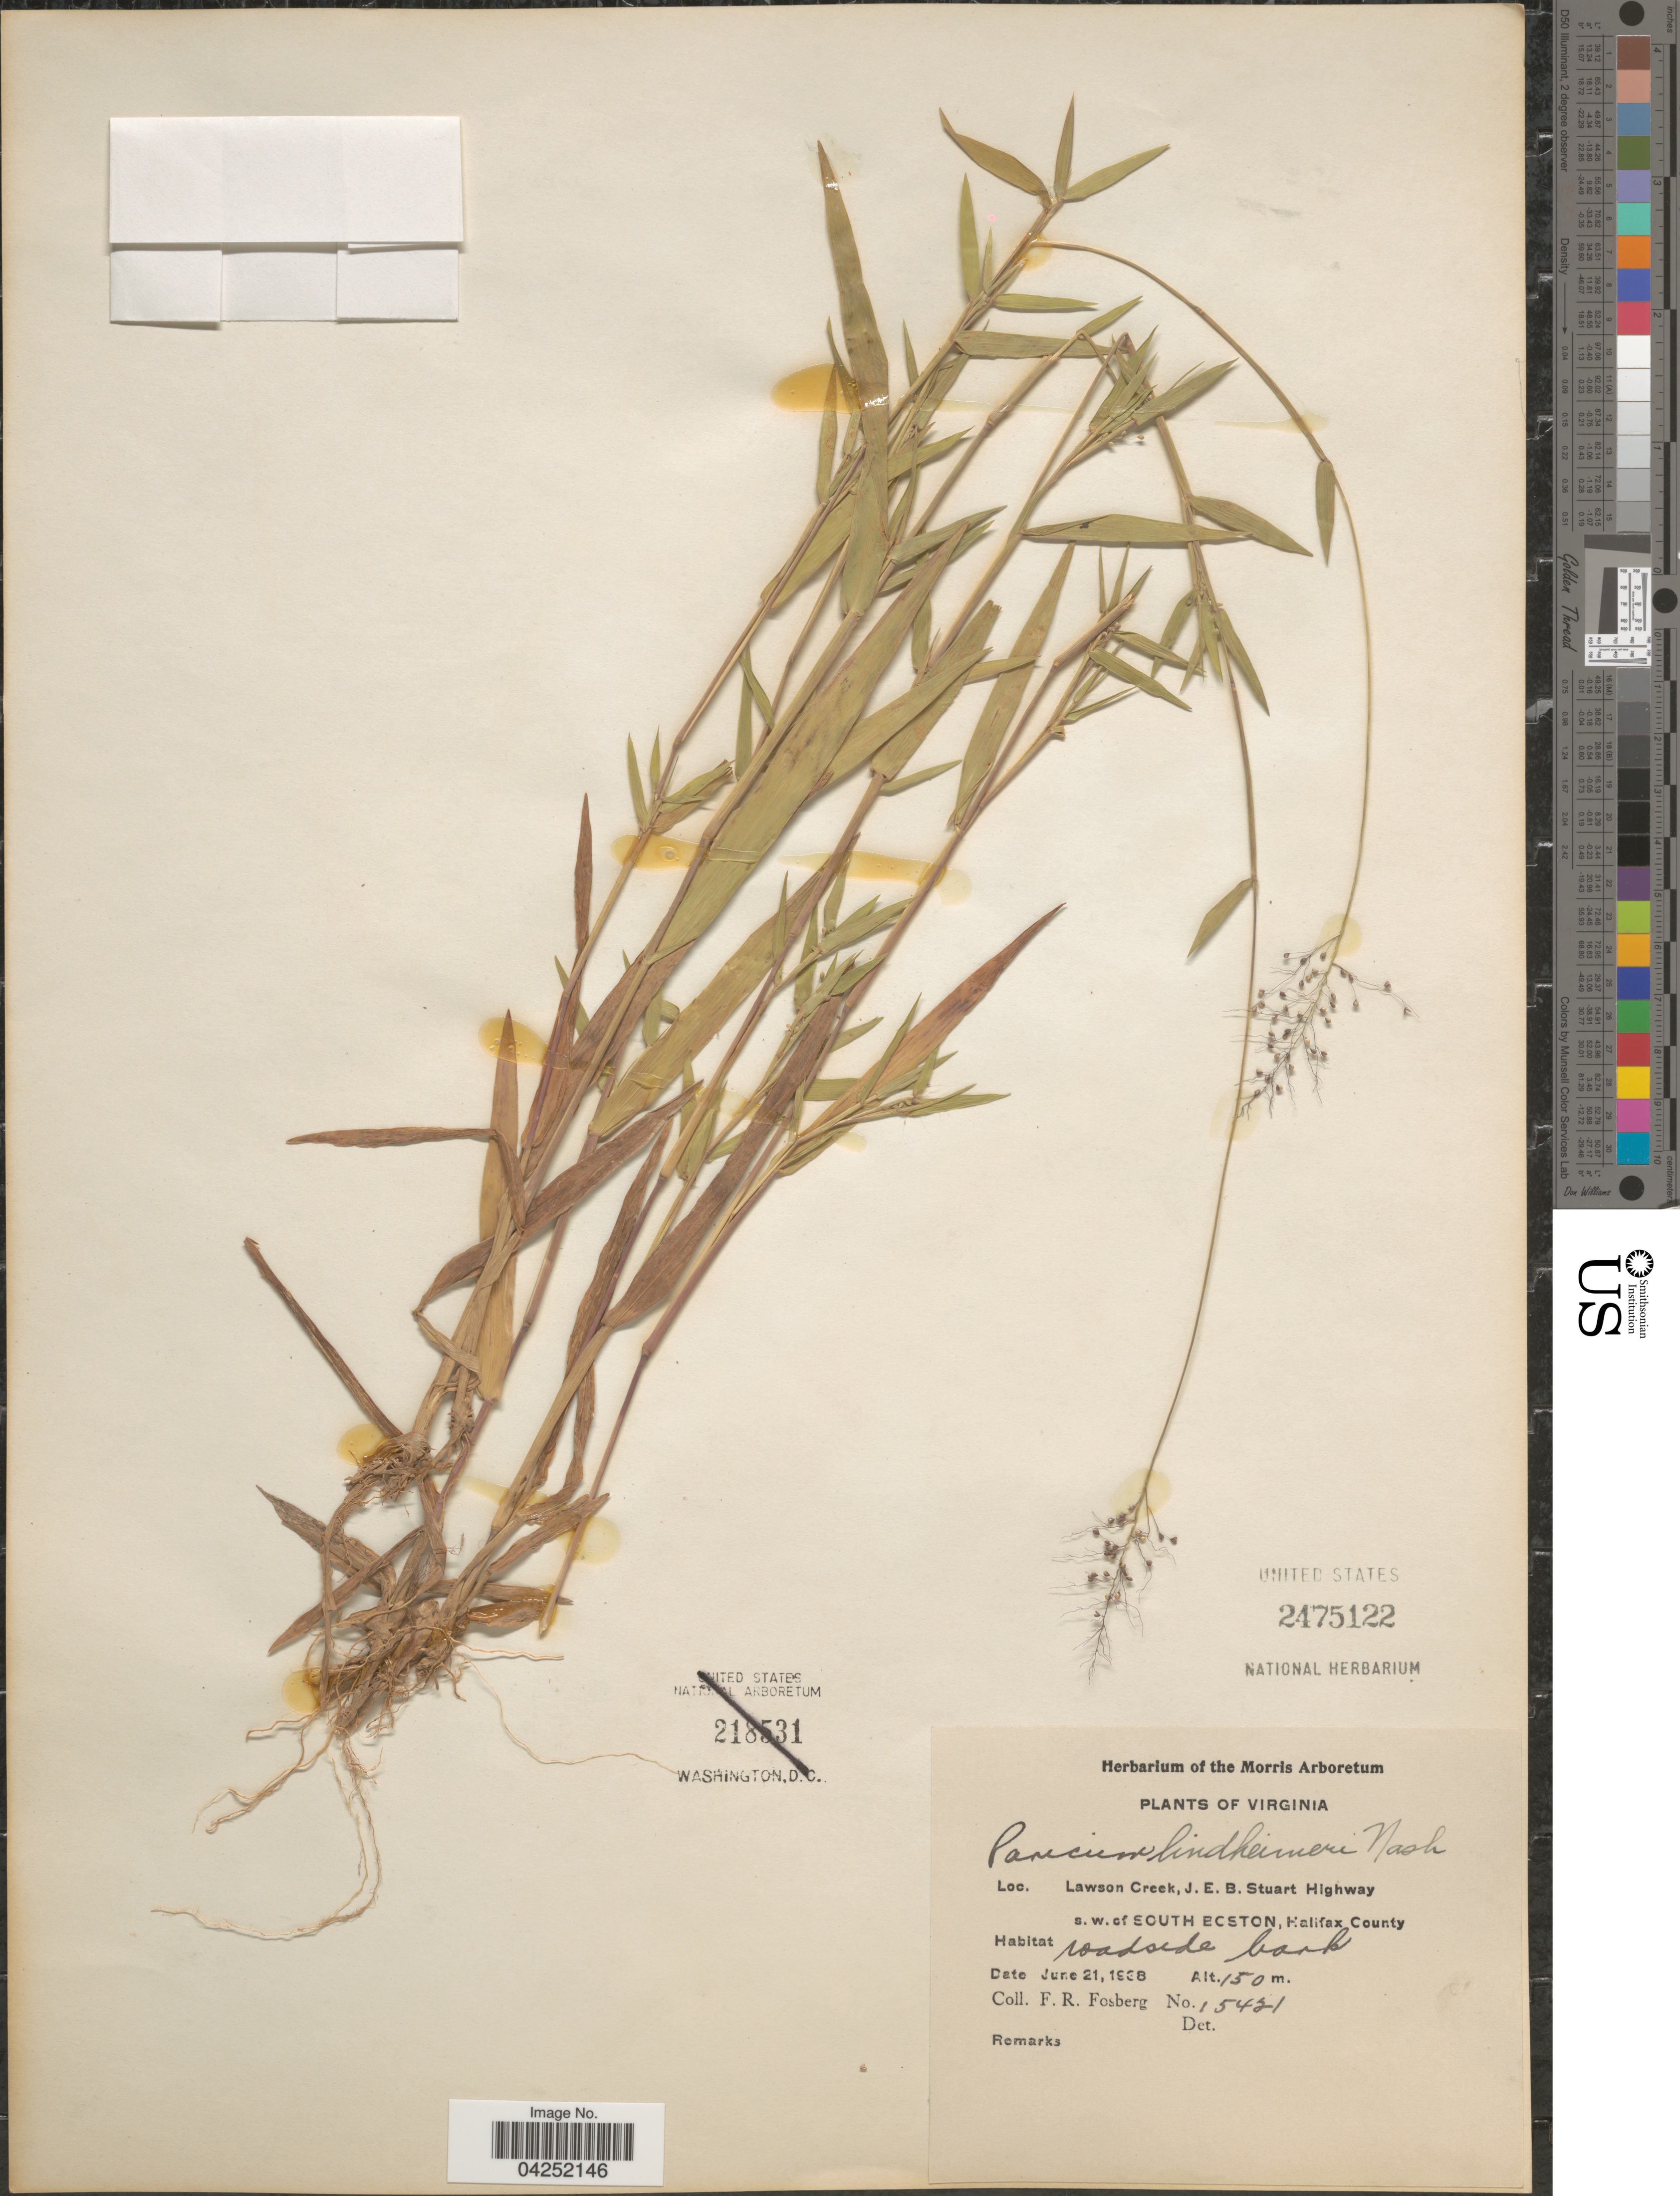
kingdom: Plantae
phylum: Tracheophyta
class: Liliopsida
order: Poales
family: Poaceae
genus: Dichanthelium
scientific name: Dichanthelium acuminatum var. lindheimeri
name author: (Nash) Gould & C.A. Clark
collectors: F. R. Fosberg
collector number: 15421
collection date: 1938-06-21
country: United States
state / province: Virginia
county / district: Halifax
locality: Lawson Creek, J. E. B. Stuart Highway s.w. of South Boston, Halifax County. Roadside bank.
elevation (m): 150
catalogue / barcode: US 2475122